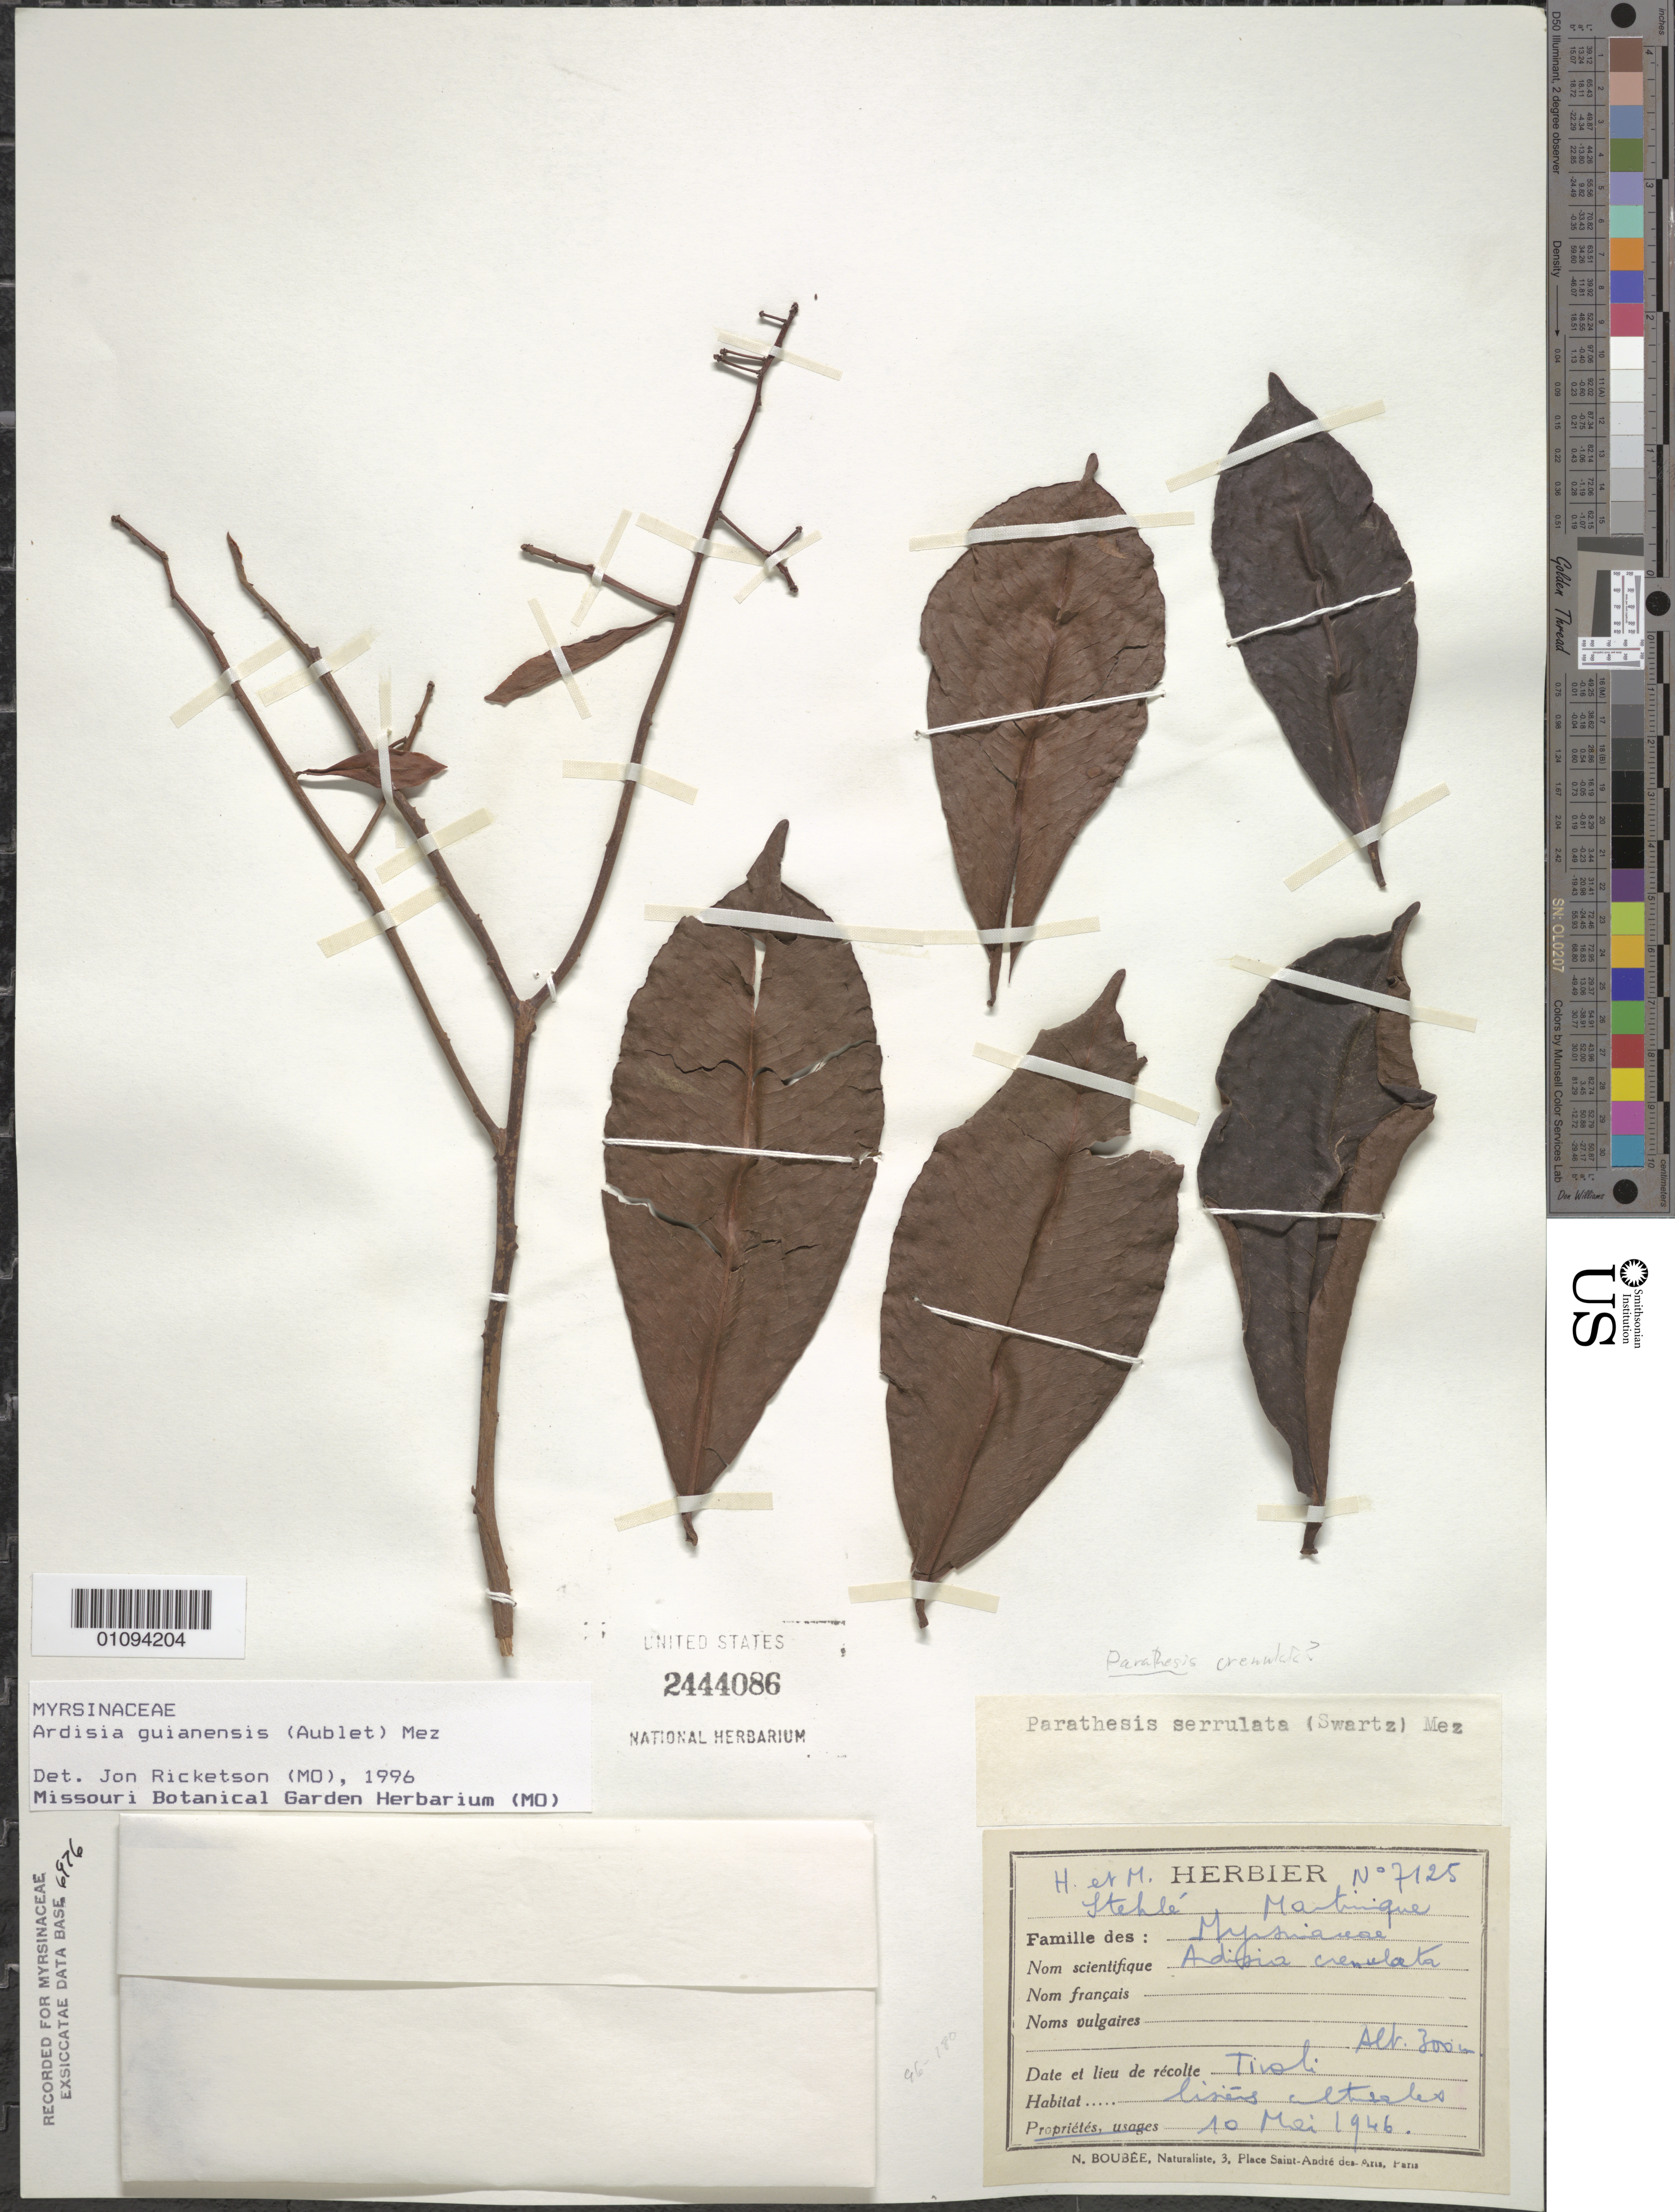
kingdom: Plantae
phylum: Tracheophyta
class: Magnoliopsida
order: Ericales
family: Primulaceae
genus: Ardisia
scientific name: Ardisia guianensis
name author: (Aubl.) Mez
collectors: H. Stehlé & M. Stehlé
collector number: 7125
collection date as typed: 10 May 1946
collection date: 1946-05-10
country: Martinique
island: Martinique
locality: Tivoli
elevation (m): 300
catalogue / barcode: US 2444086